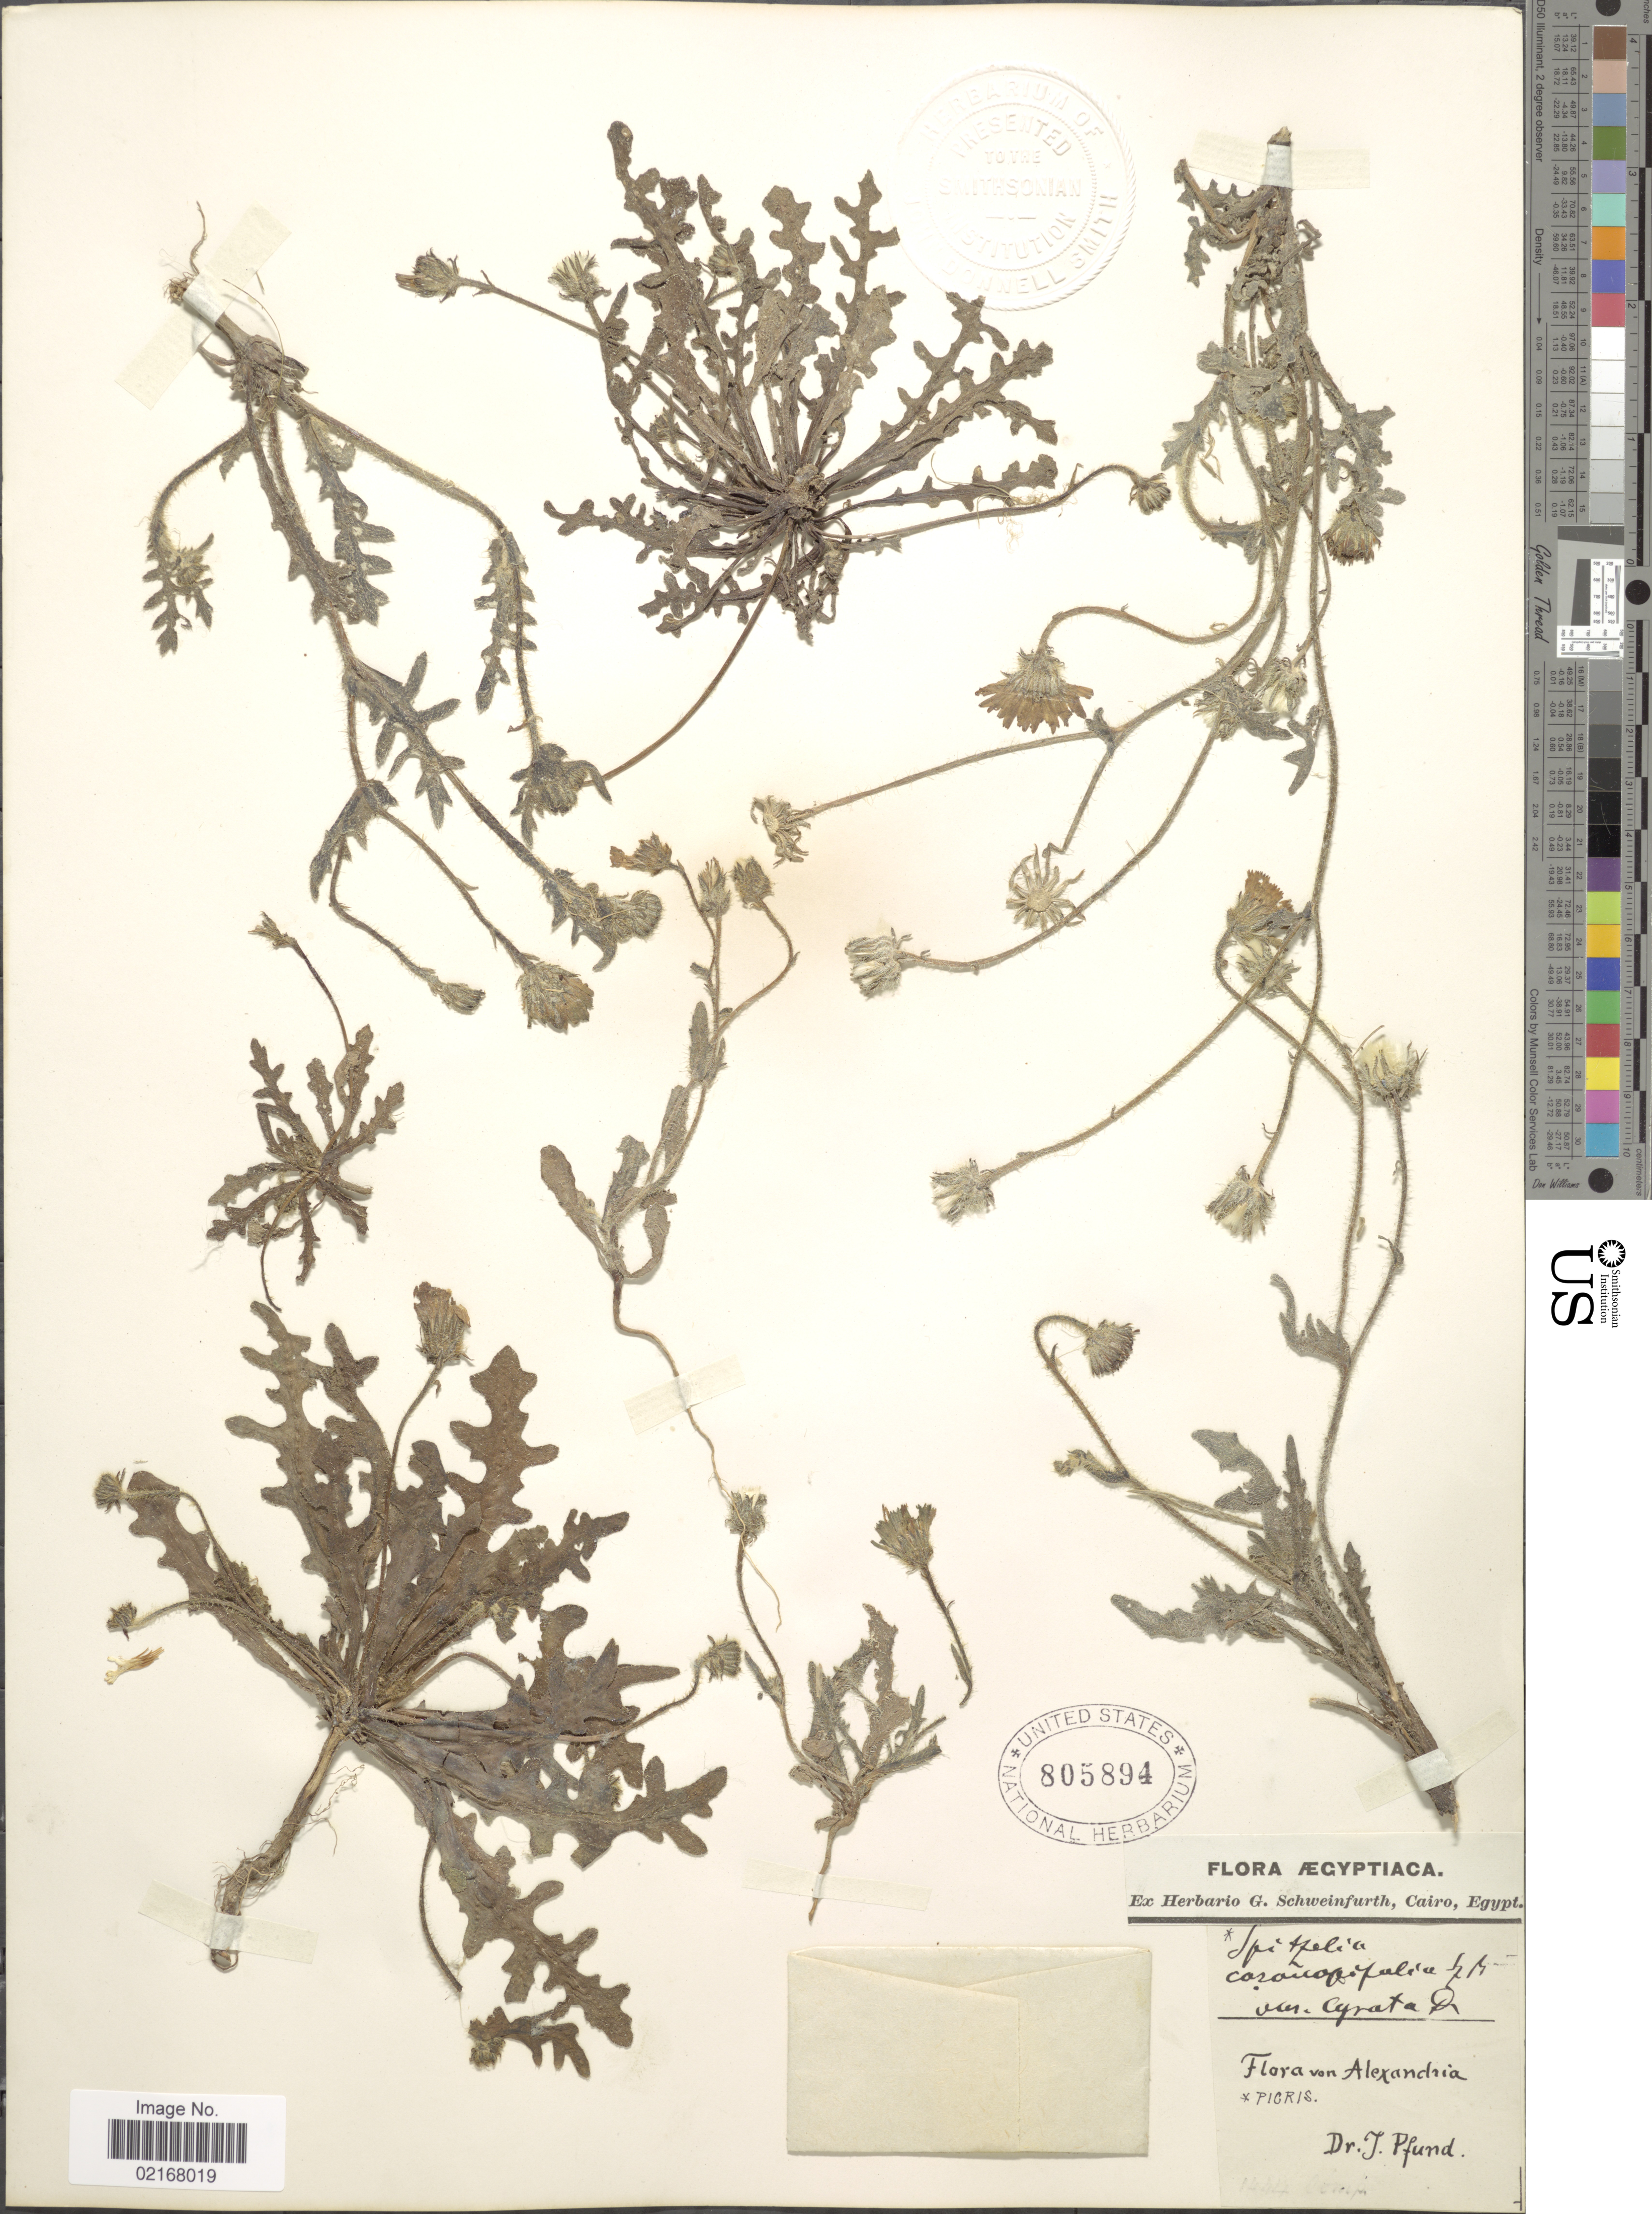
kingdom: Plantae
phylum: Tracheophyta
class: Magnoliopsida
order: Asterales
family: Asteraceae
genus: Picris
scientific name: Picris asplenioides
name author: L.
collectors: -. Pfund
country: Egypt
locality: Alexandria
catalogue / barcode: US 805894